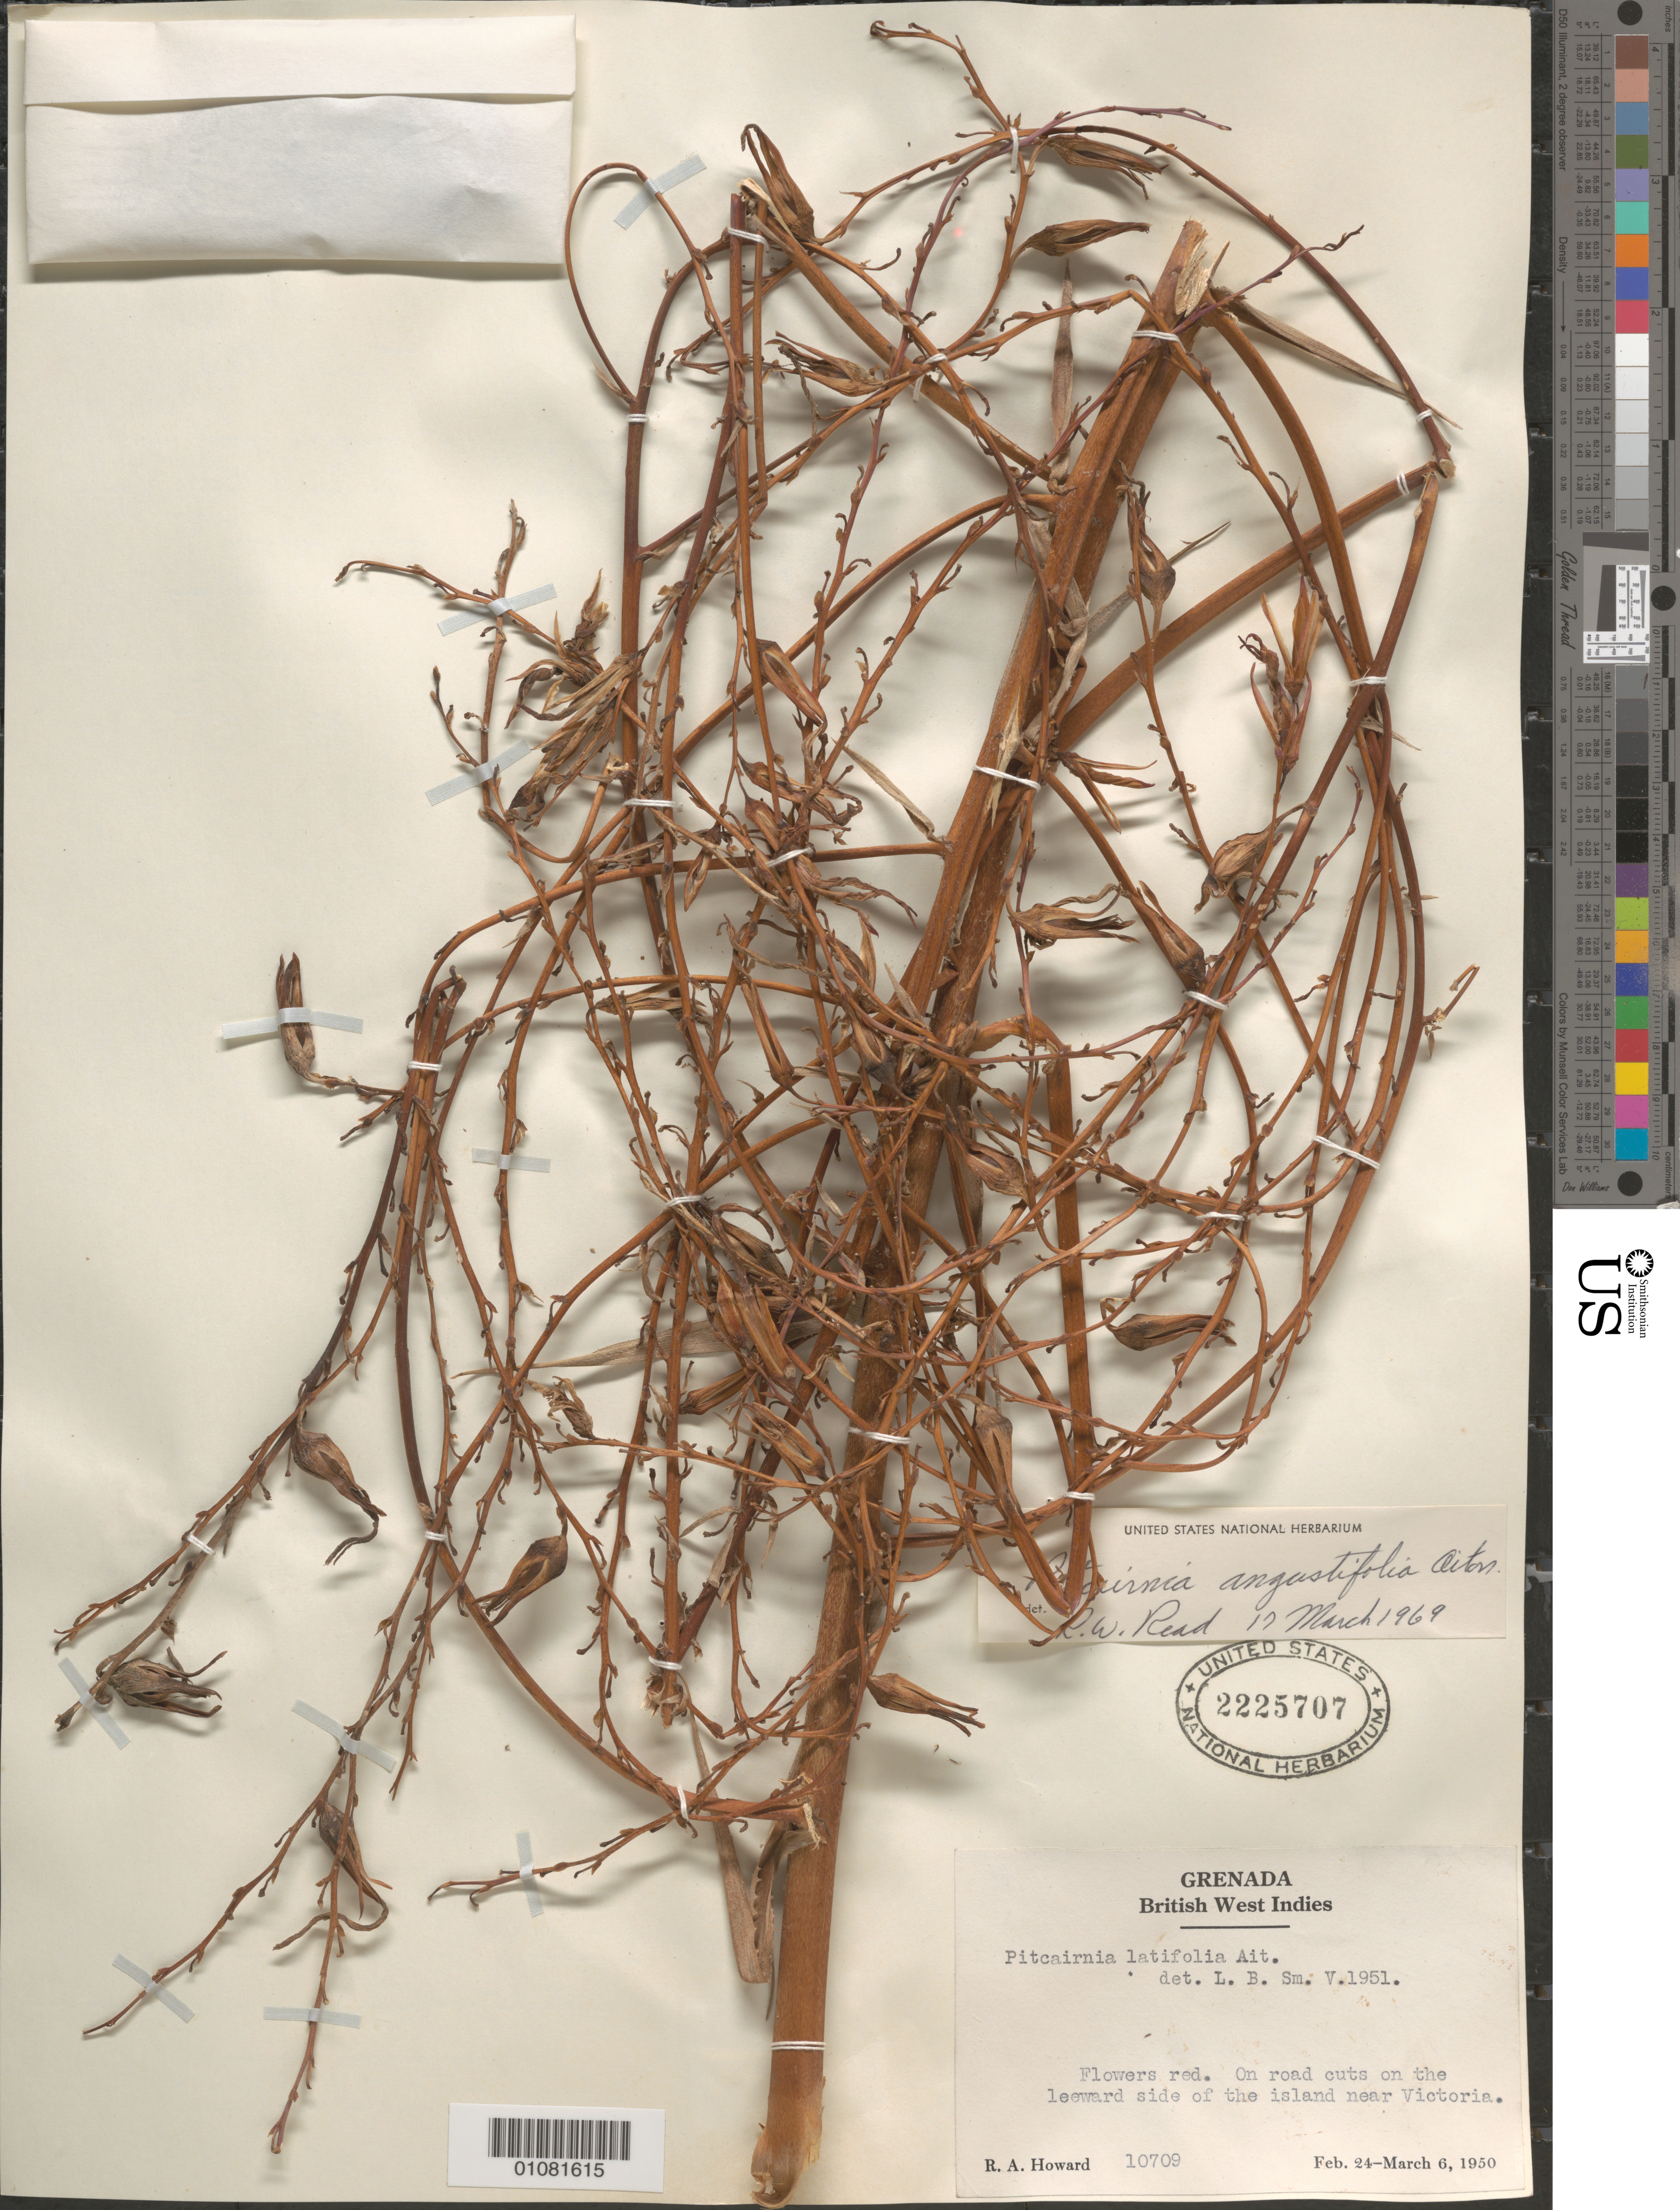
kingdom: Plantae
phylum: Tracheophyta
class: Liliopsida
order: Poales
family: Bromeliaceae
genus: Pitcairnia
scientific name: Pitcairnia angustifolia var. angustifolia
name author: Sol. ex Aiton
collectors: R. A. Howard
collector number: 10709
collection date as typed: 24 Feb 1950 to 06 Mar 1950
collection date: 1950-02-24/1950-03-06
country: Grenada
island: Grenada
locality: On road cuts on the leeward side of the island near Victoria.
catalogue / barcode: US 2225707